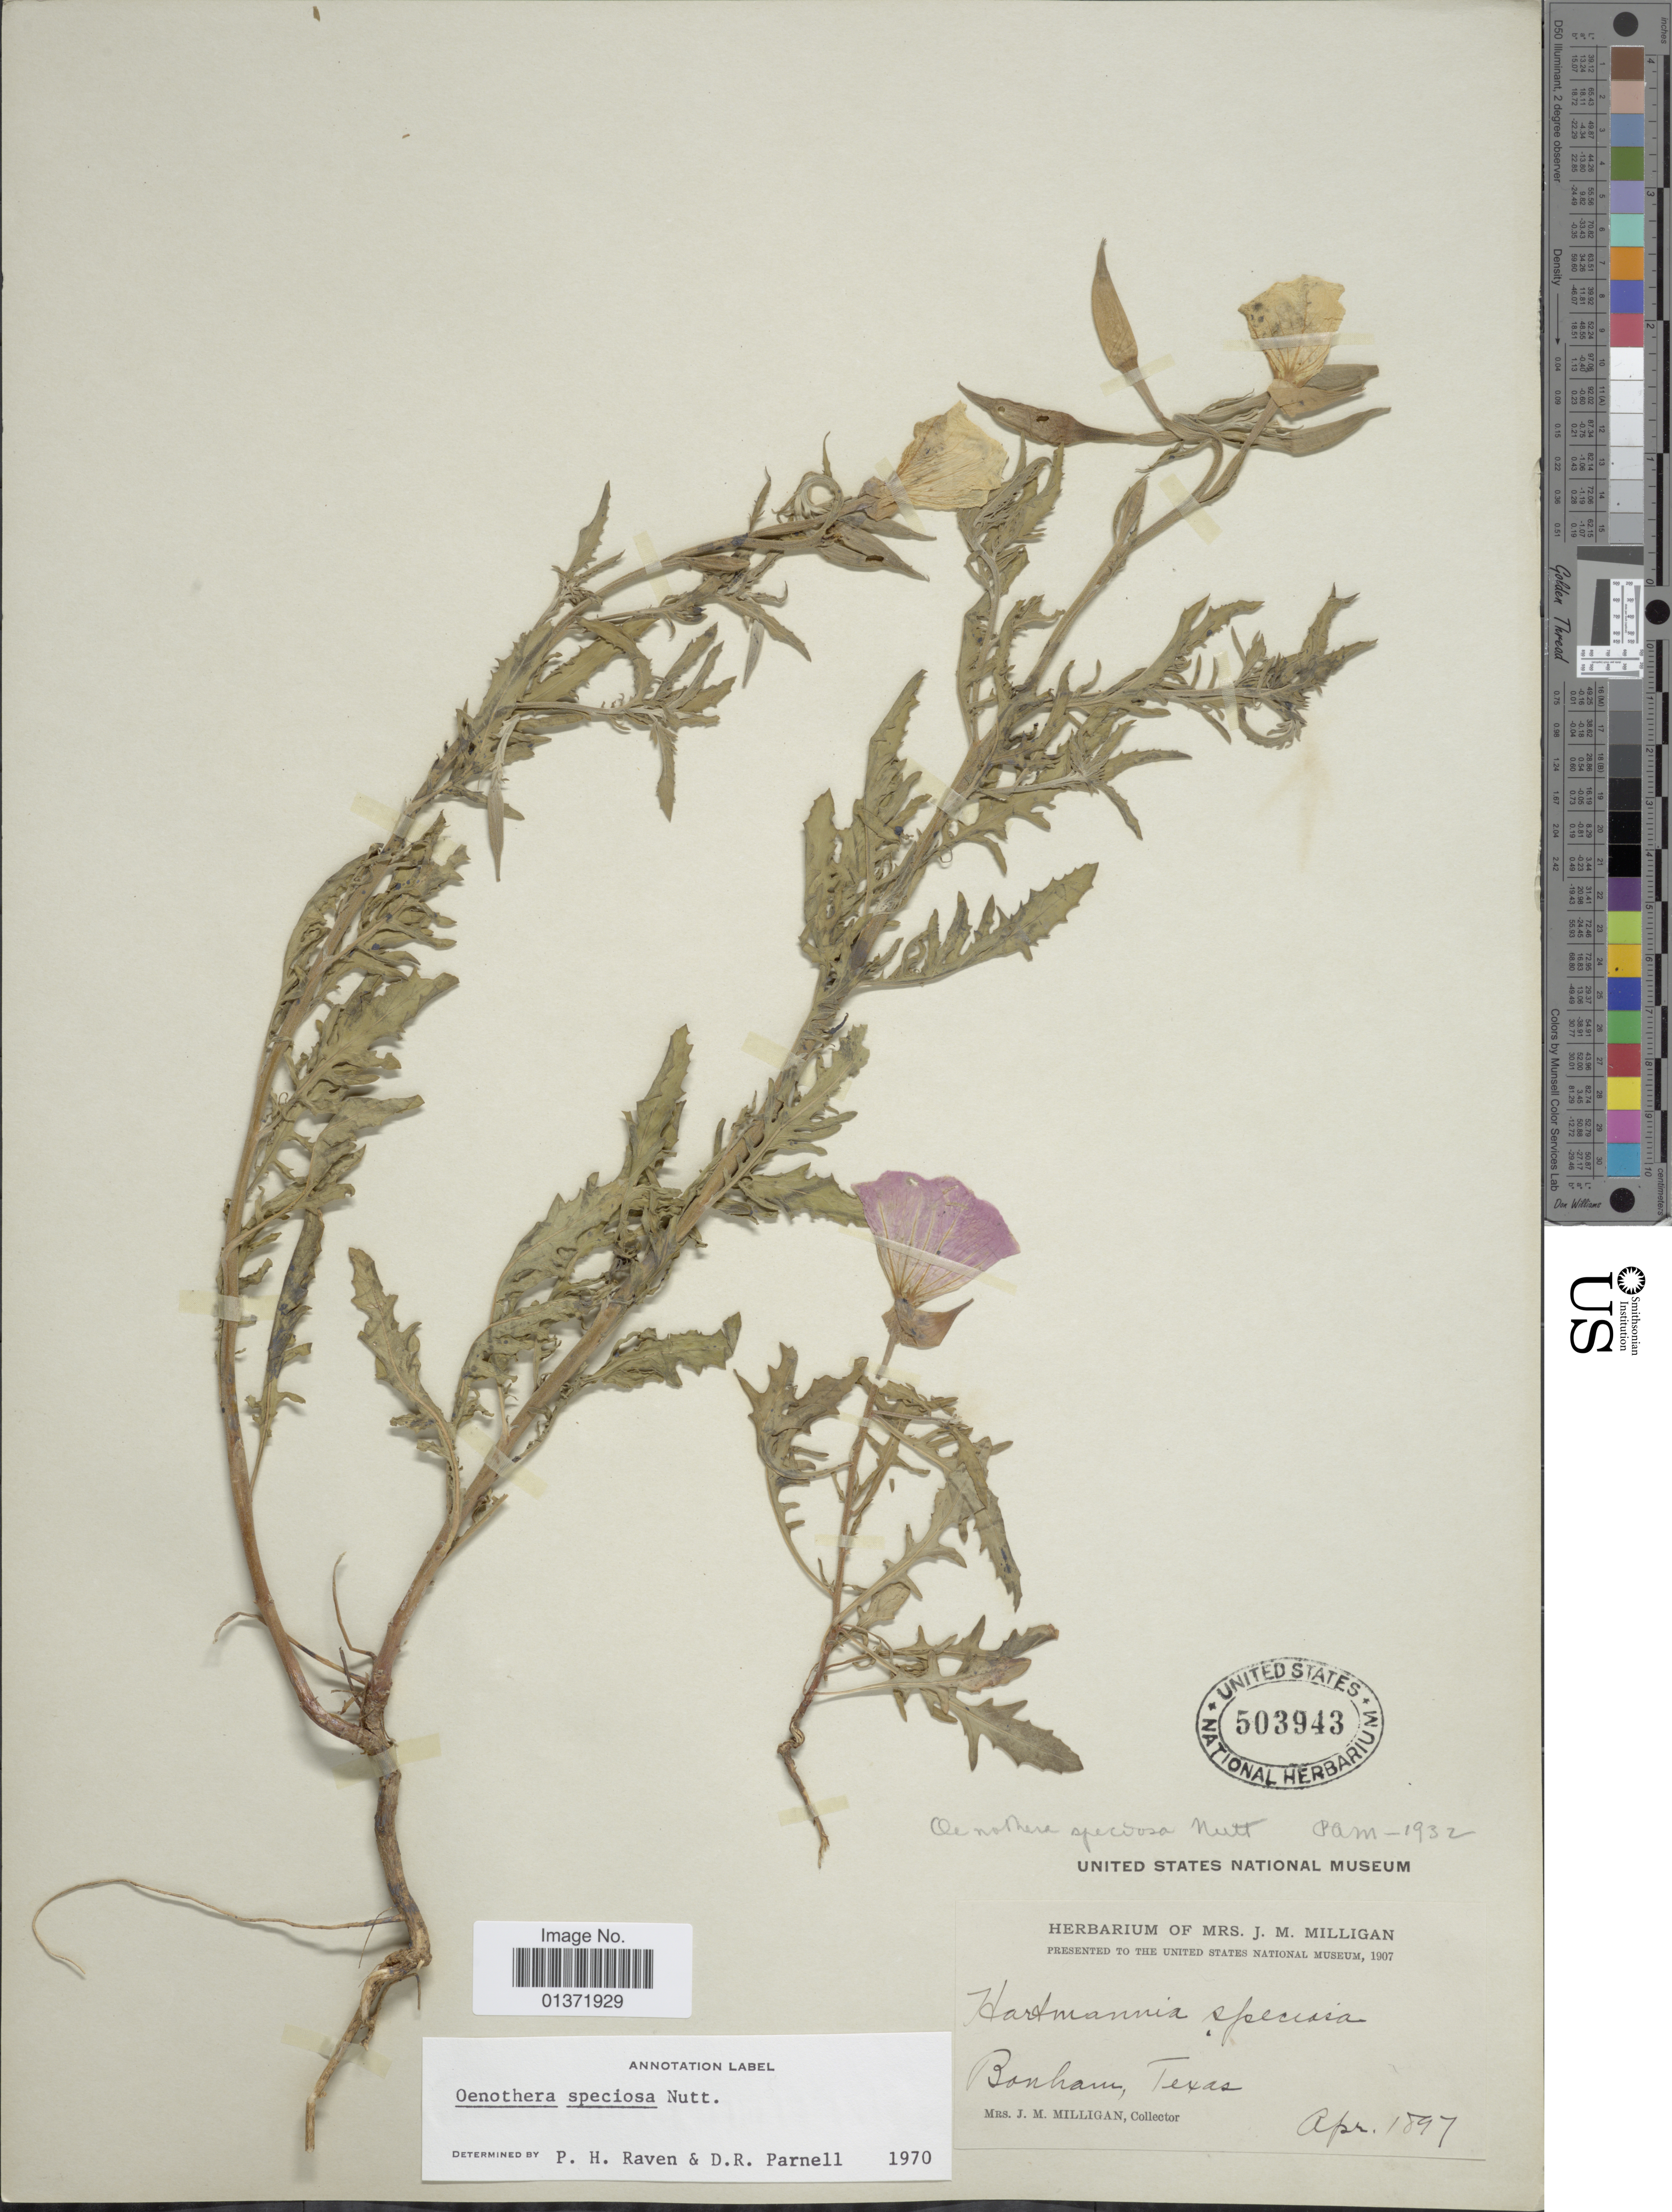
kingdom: Plantae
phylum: Tracheophyta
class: Magnoliopsida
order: Myrtales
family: Onagraceae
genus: Oenothera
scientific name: Oenothera speciosa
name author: Nutt.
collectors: J. M. Milligan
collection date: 1897-04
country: United States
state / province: Texas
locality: Bonha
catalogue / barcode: US 503943